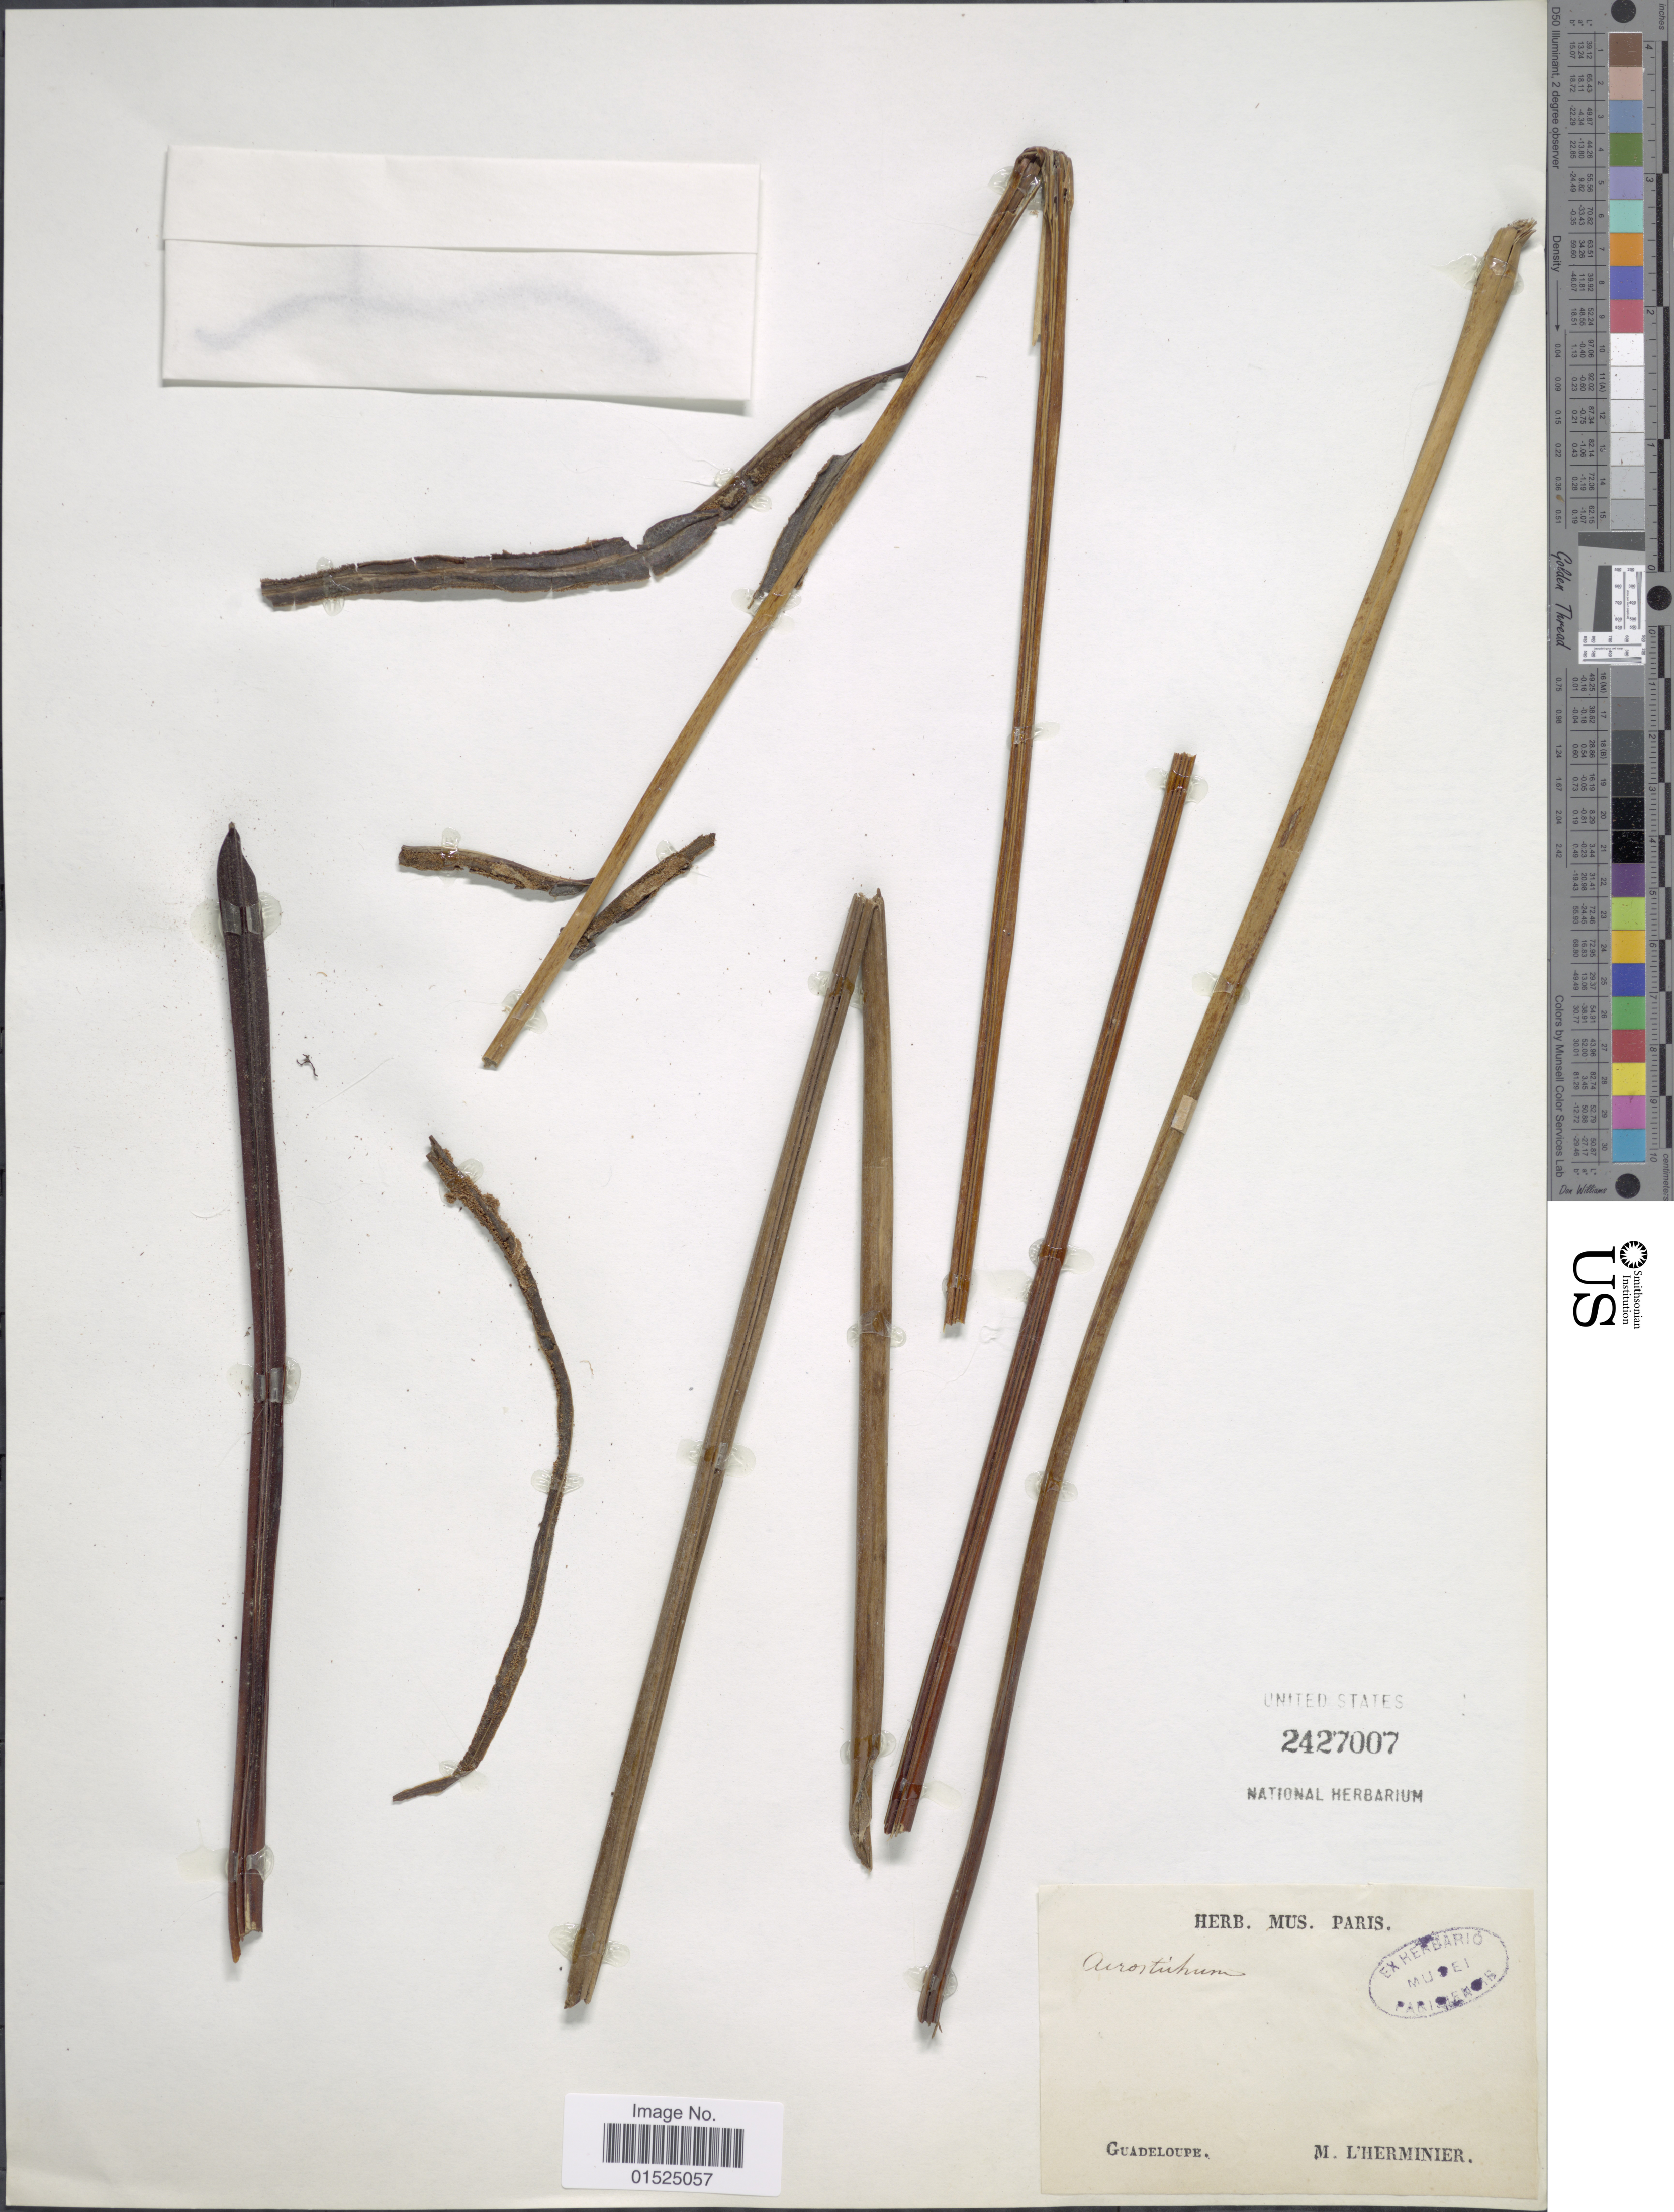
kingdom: Plantae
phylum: Tracheophyta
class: Polypodiopsida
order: Polypodiales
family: Blechnaceae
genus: Blechnum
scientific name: Blechnum sp.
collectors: M. L'Herminier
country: Guadeloupe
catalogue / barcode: US 2427007